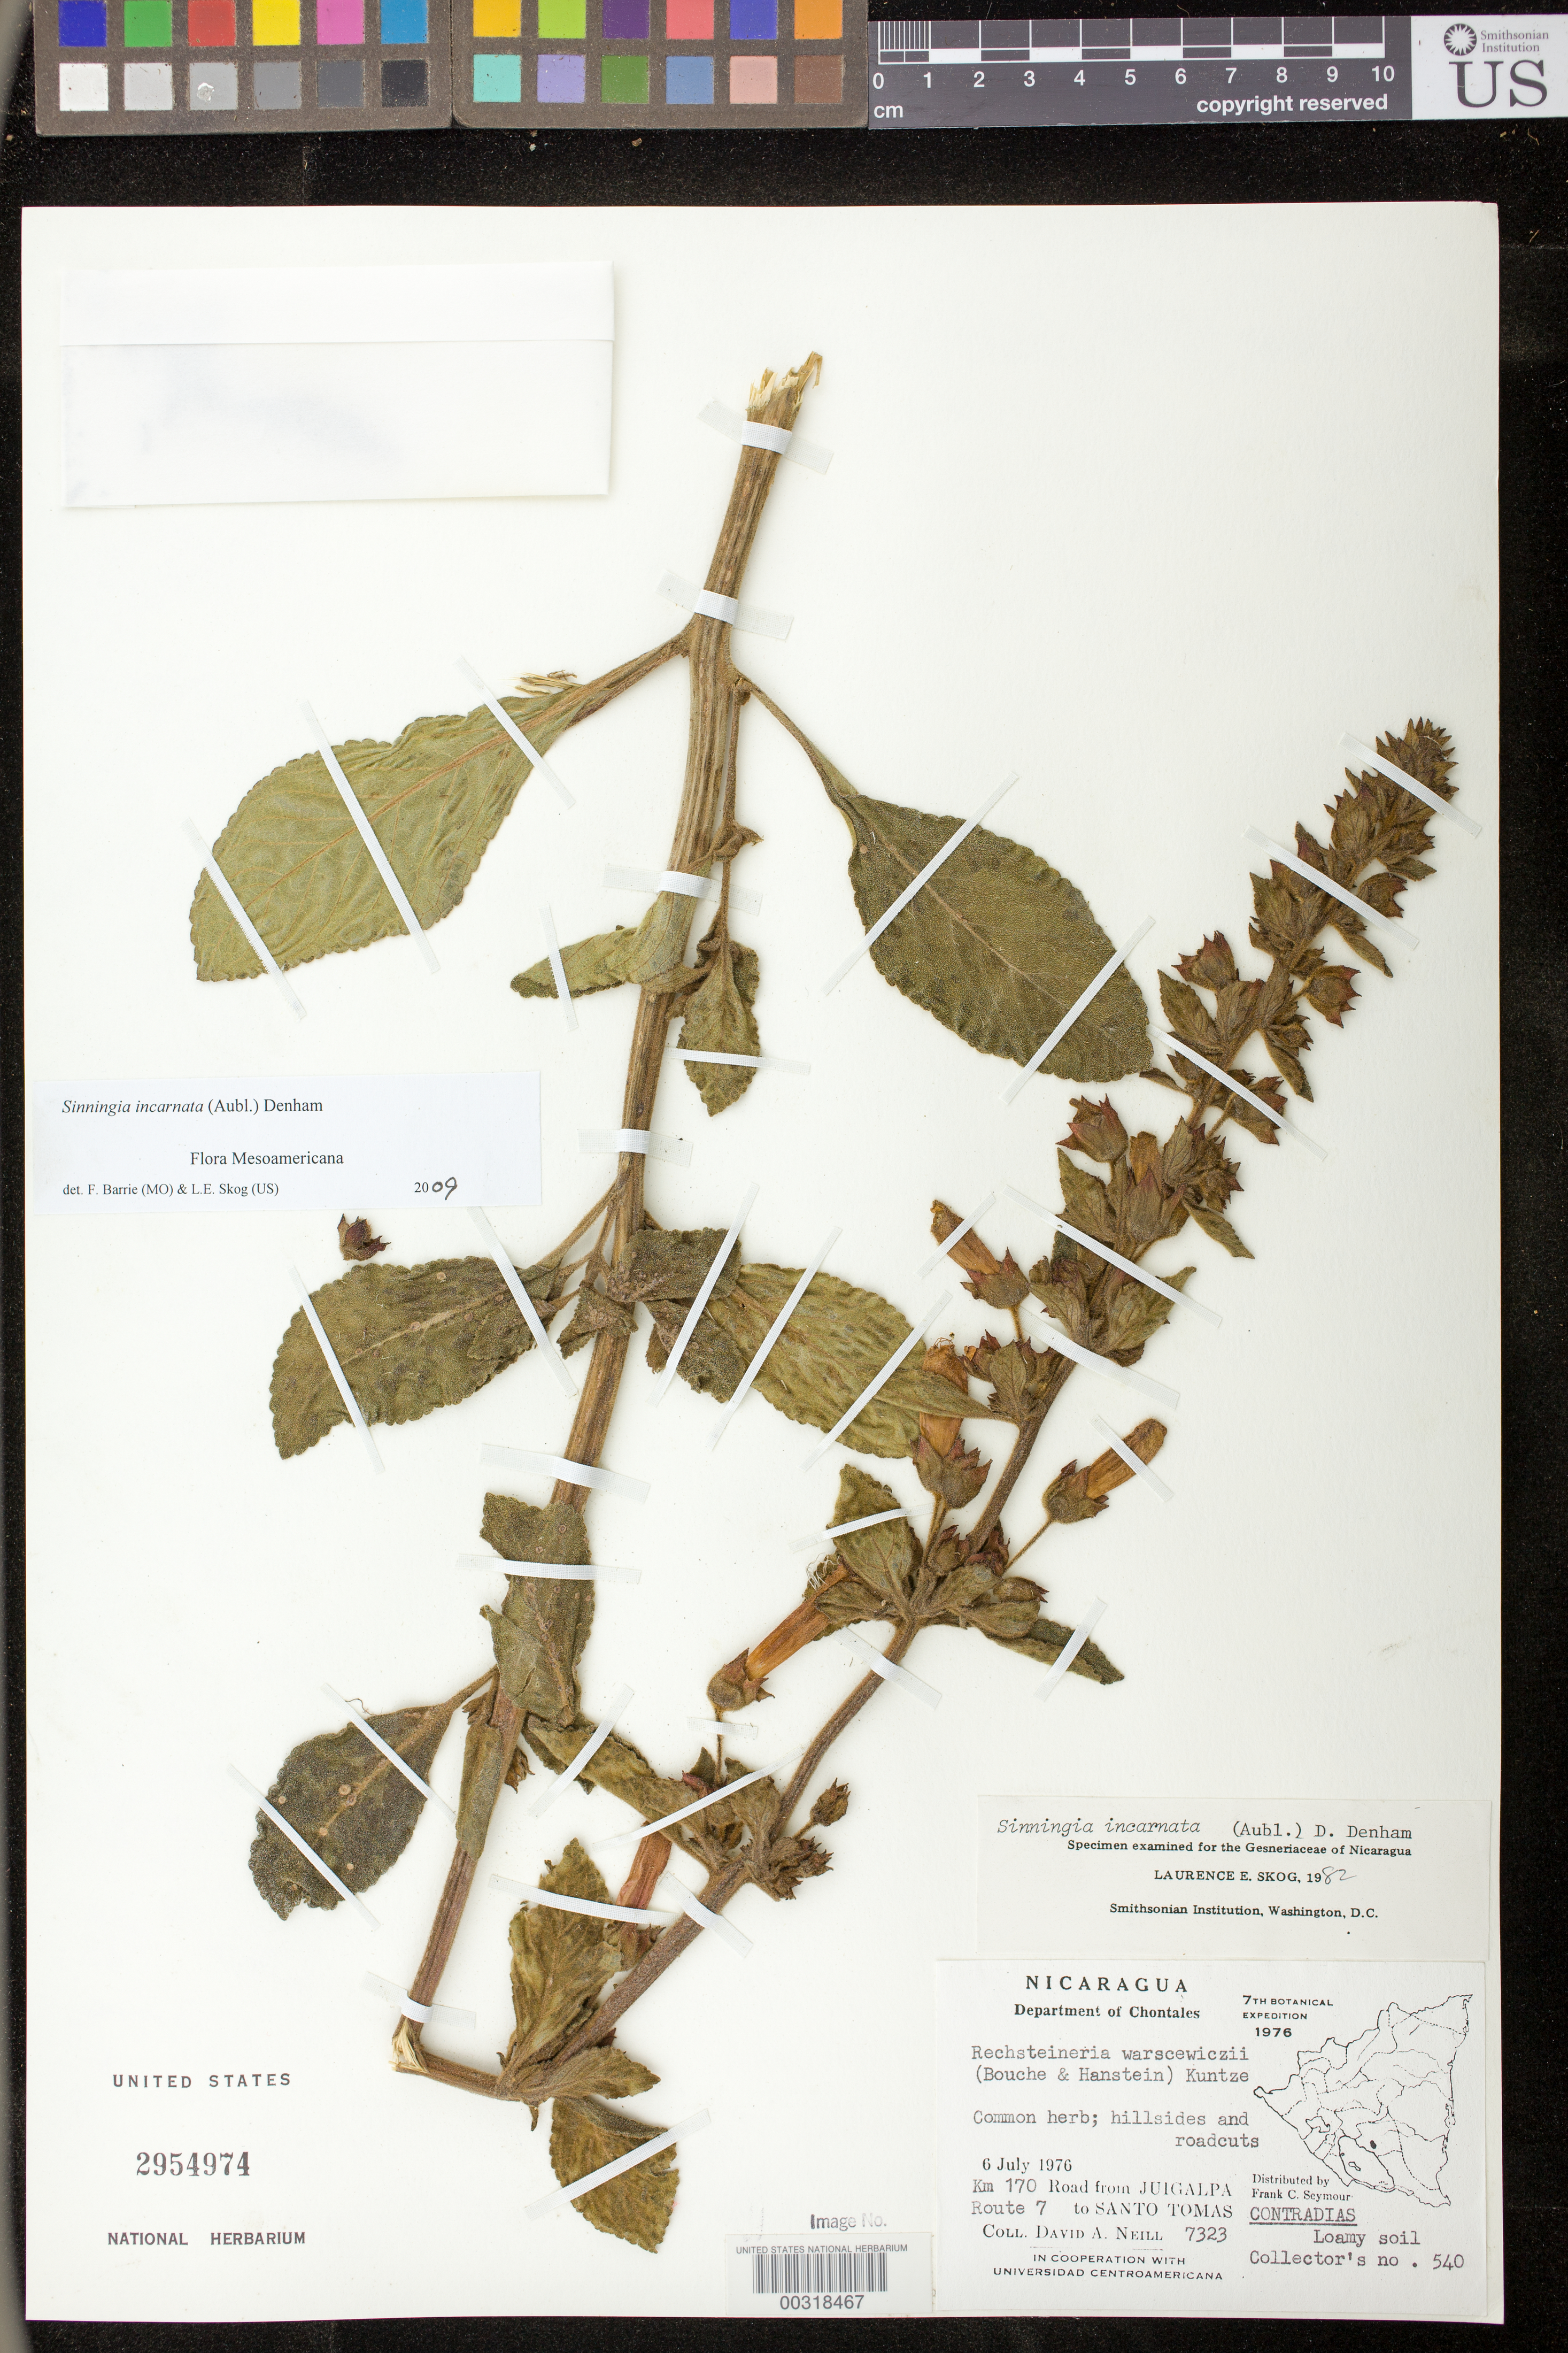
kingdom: Plantae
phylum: Tracheophyta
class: Magnoliopsida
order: Lamiales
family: Gesneriaceae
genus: Sinningia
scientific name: Sinningia incarnata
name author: (Aubl.) D.L. Denham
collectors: D. A. Neill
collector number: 540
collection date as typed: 06 Jul 1976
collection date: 1976-07-06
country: Nicaragua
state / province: Chontales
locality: Road from Juigalpa to Santo Tomas, km. 170, Route 7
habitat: Hillsides and roadcuts, loamy soil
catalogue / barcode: US 2954974